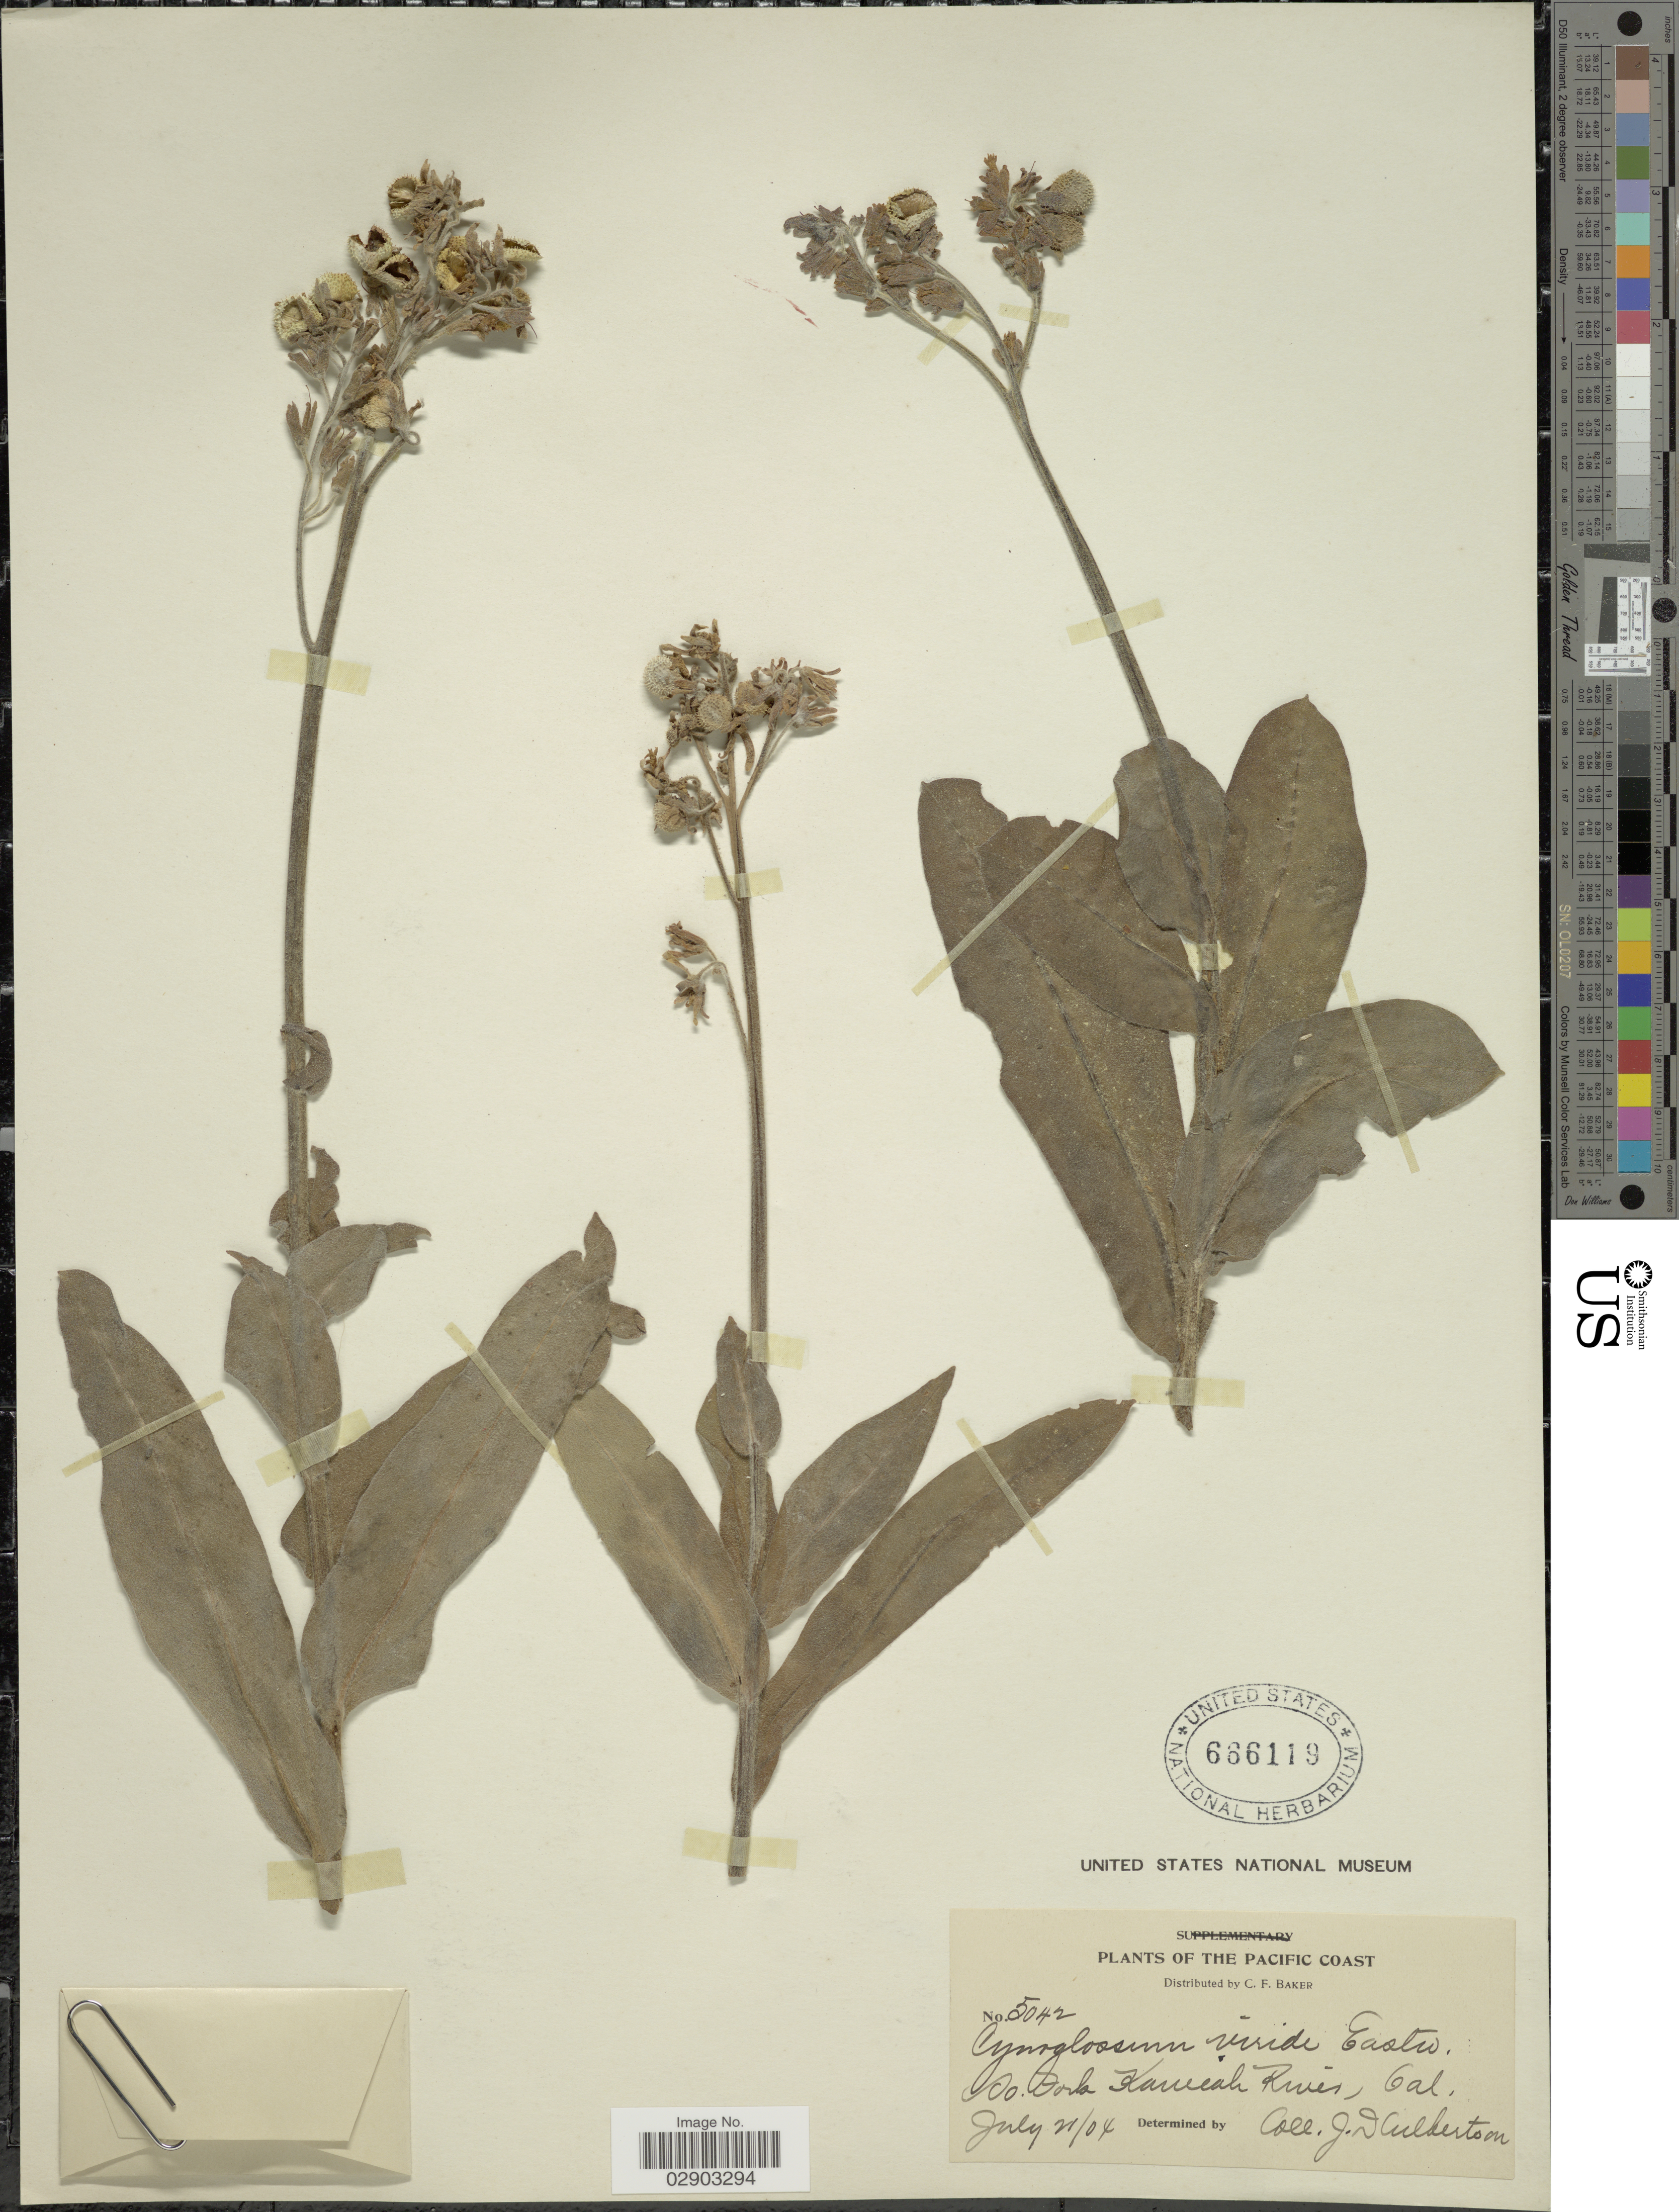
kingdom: Plantae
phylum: Tracheophyta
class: Magnoliopsida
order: Boraginales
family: Boraginaceae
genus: Cynoglossum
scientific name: Cynoglossum viride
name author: Eastw.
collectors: J. Culbertson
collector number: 5042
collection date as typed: Transcribed d/m/y: 21/7/4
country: United States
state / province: California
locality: Pacific Coast. So. Fork Kaweah River.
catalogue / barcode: US 666119